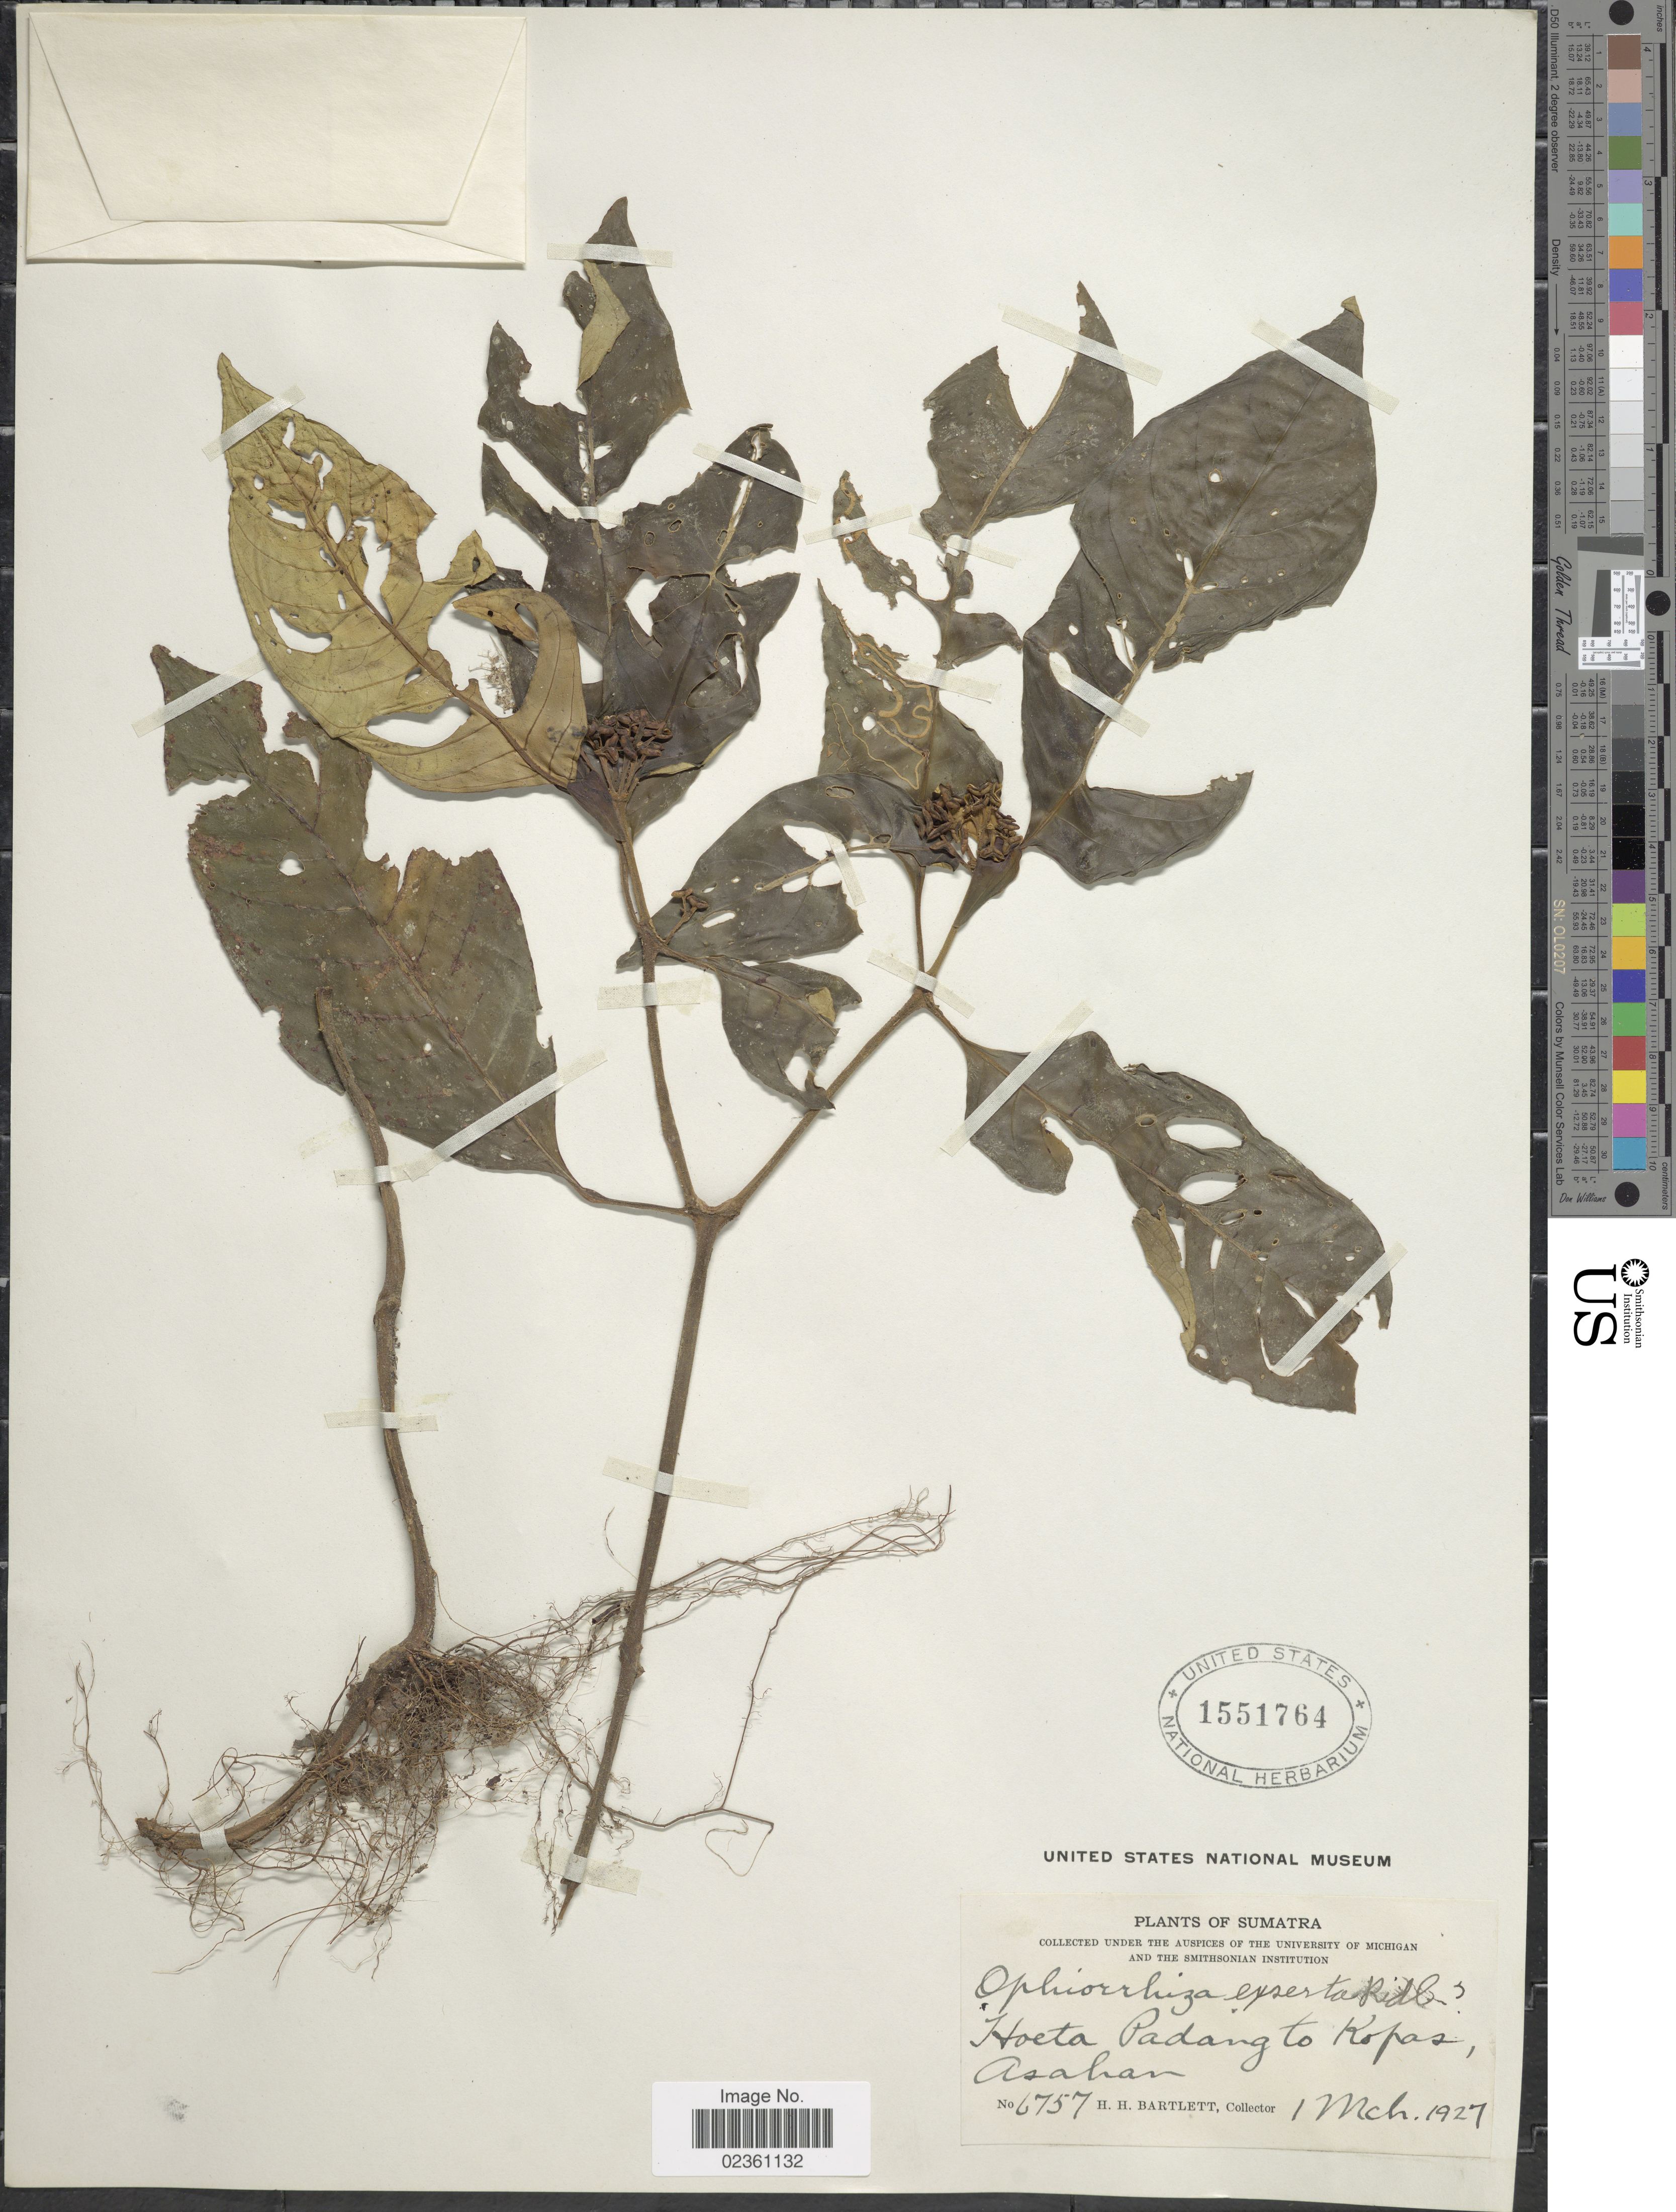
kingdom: Plantae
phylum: Tracheophyta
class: Magnoliopsida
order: Gentianales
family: Rubiaceae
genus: Ophiorrhiza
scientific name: Ophiorrhiza exserta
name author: Ridl.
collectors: H. H. Bartlett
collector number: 6757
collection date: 1927-03-01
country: Indonesia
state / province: Sumatra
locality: Hoeta Padang to Kopas, Asahan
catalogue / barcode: US 1551764